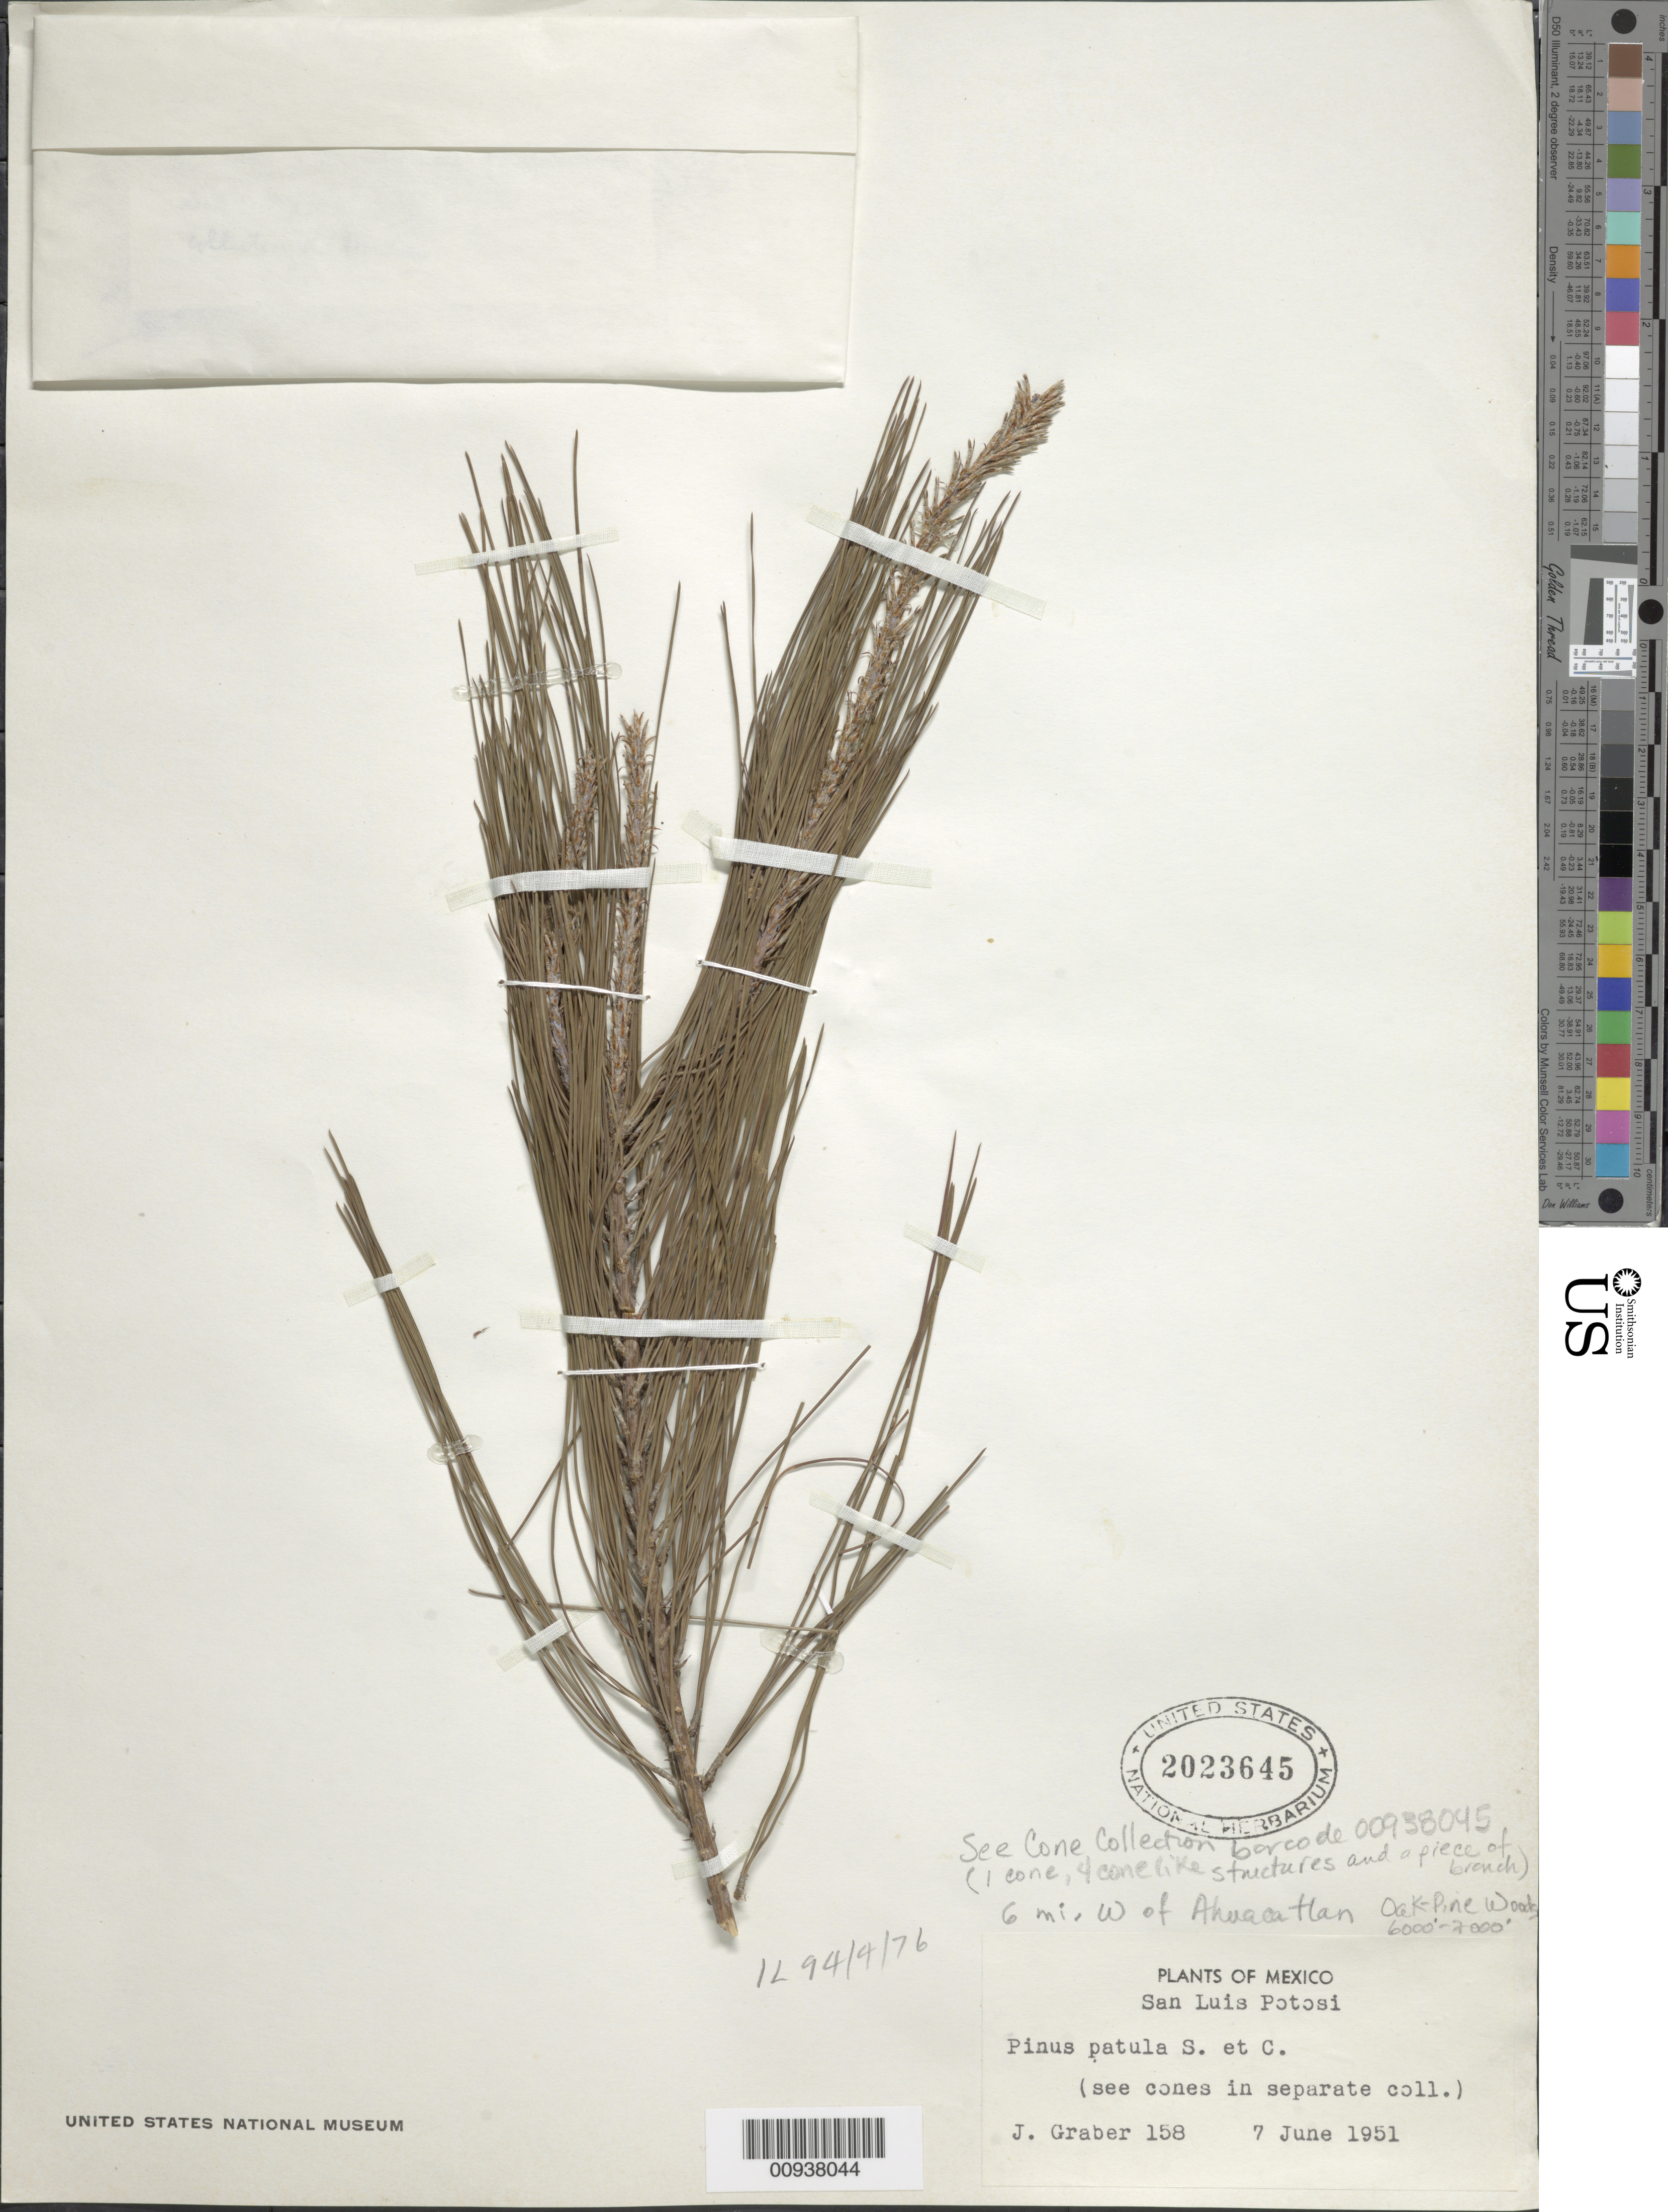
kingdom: Plantae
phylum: Tracheophyta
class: Pinopsida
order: Pinales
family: Pinaceae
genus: Pinus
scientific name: Pinus patula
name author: Schltdl. & Cham.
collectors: J. Graber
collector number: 158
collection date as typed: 07 Jun 1951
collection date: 1951-06-07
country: Mexico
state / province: San Luis Potosí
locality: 6 mi. W of Ahuacatlan.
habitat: Oak-pine woods.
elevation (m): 1829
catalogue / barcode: US 2023645